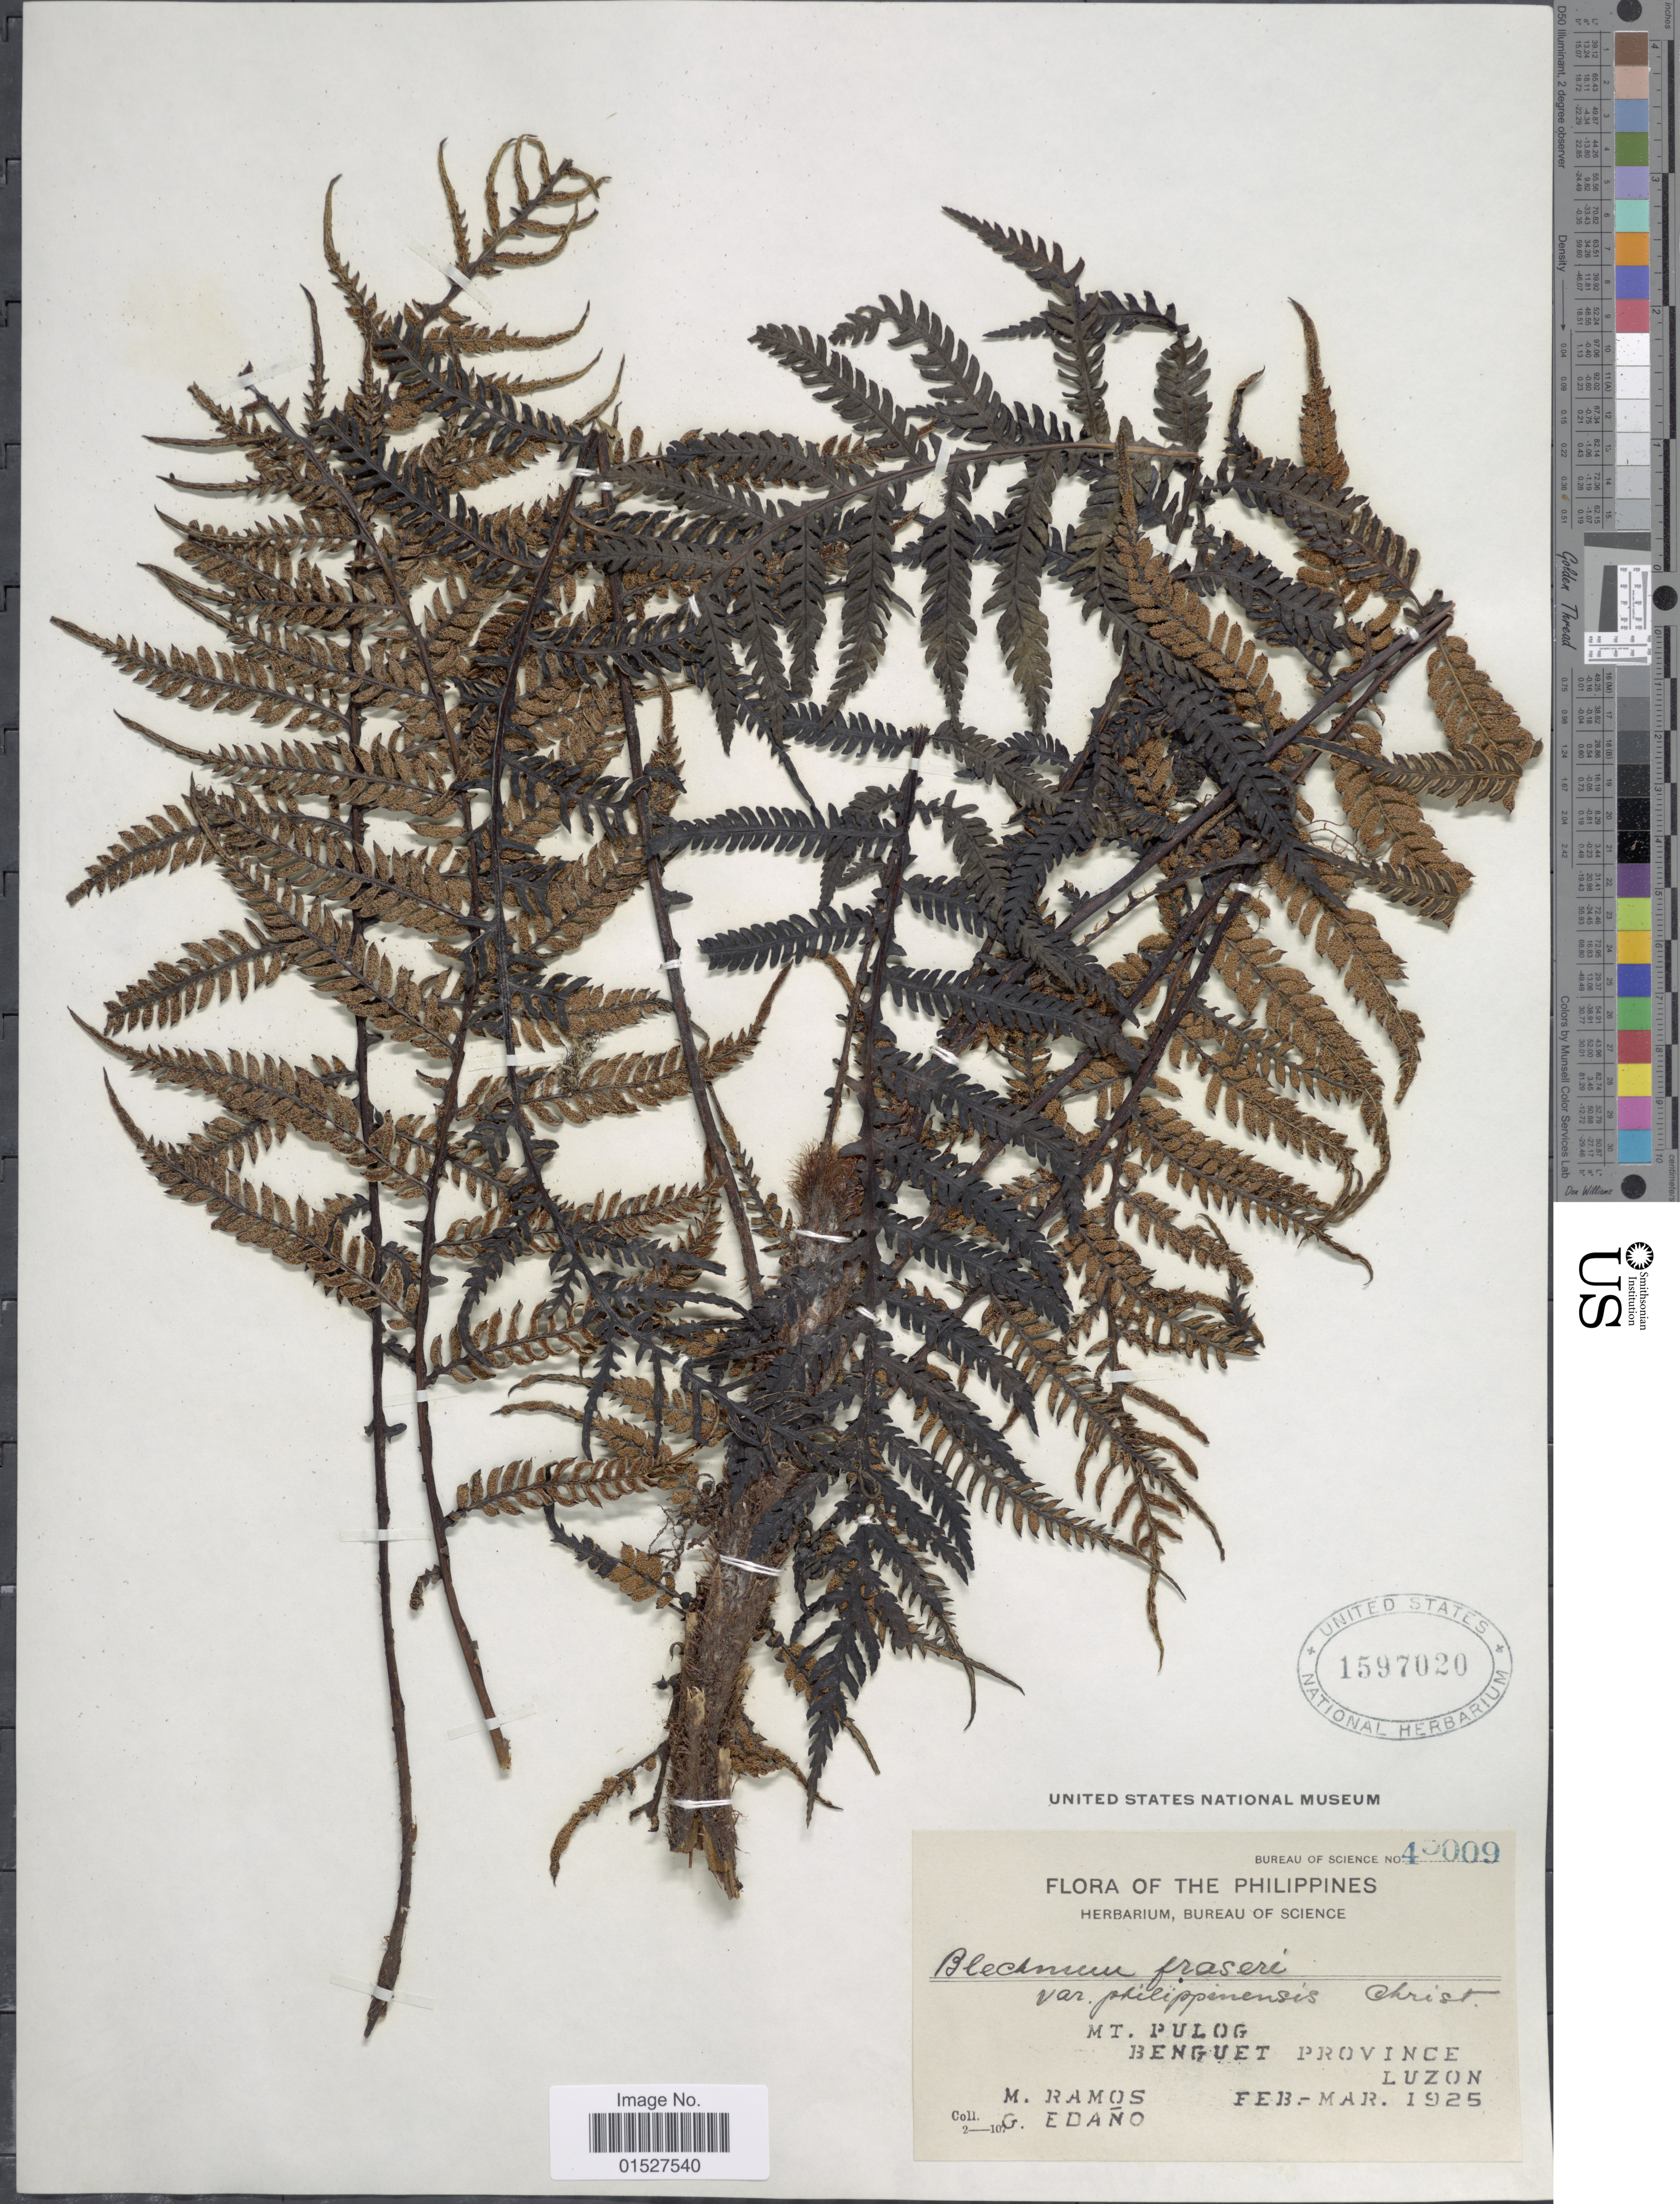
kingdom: Plantae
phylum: Tracheophyta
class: Polypodiopsida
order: Polypodiales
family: Blechnaceae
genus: Blechnum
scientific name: Blechnum fraseri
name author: (A. Cunn.) Luerss.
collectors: M. Ramos & G. Edaño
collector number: Bureau of Science 40009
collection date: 1925-02/1925-03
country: Philippines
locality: Mt. Pulog. Benguet Province. Luzon.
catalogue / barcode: US 1597020